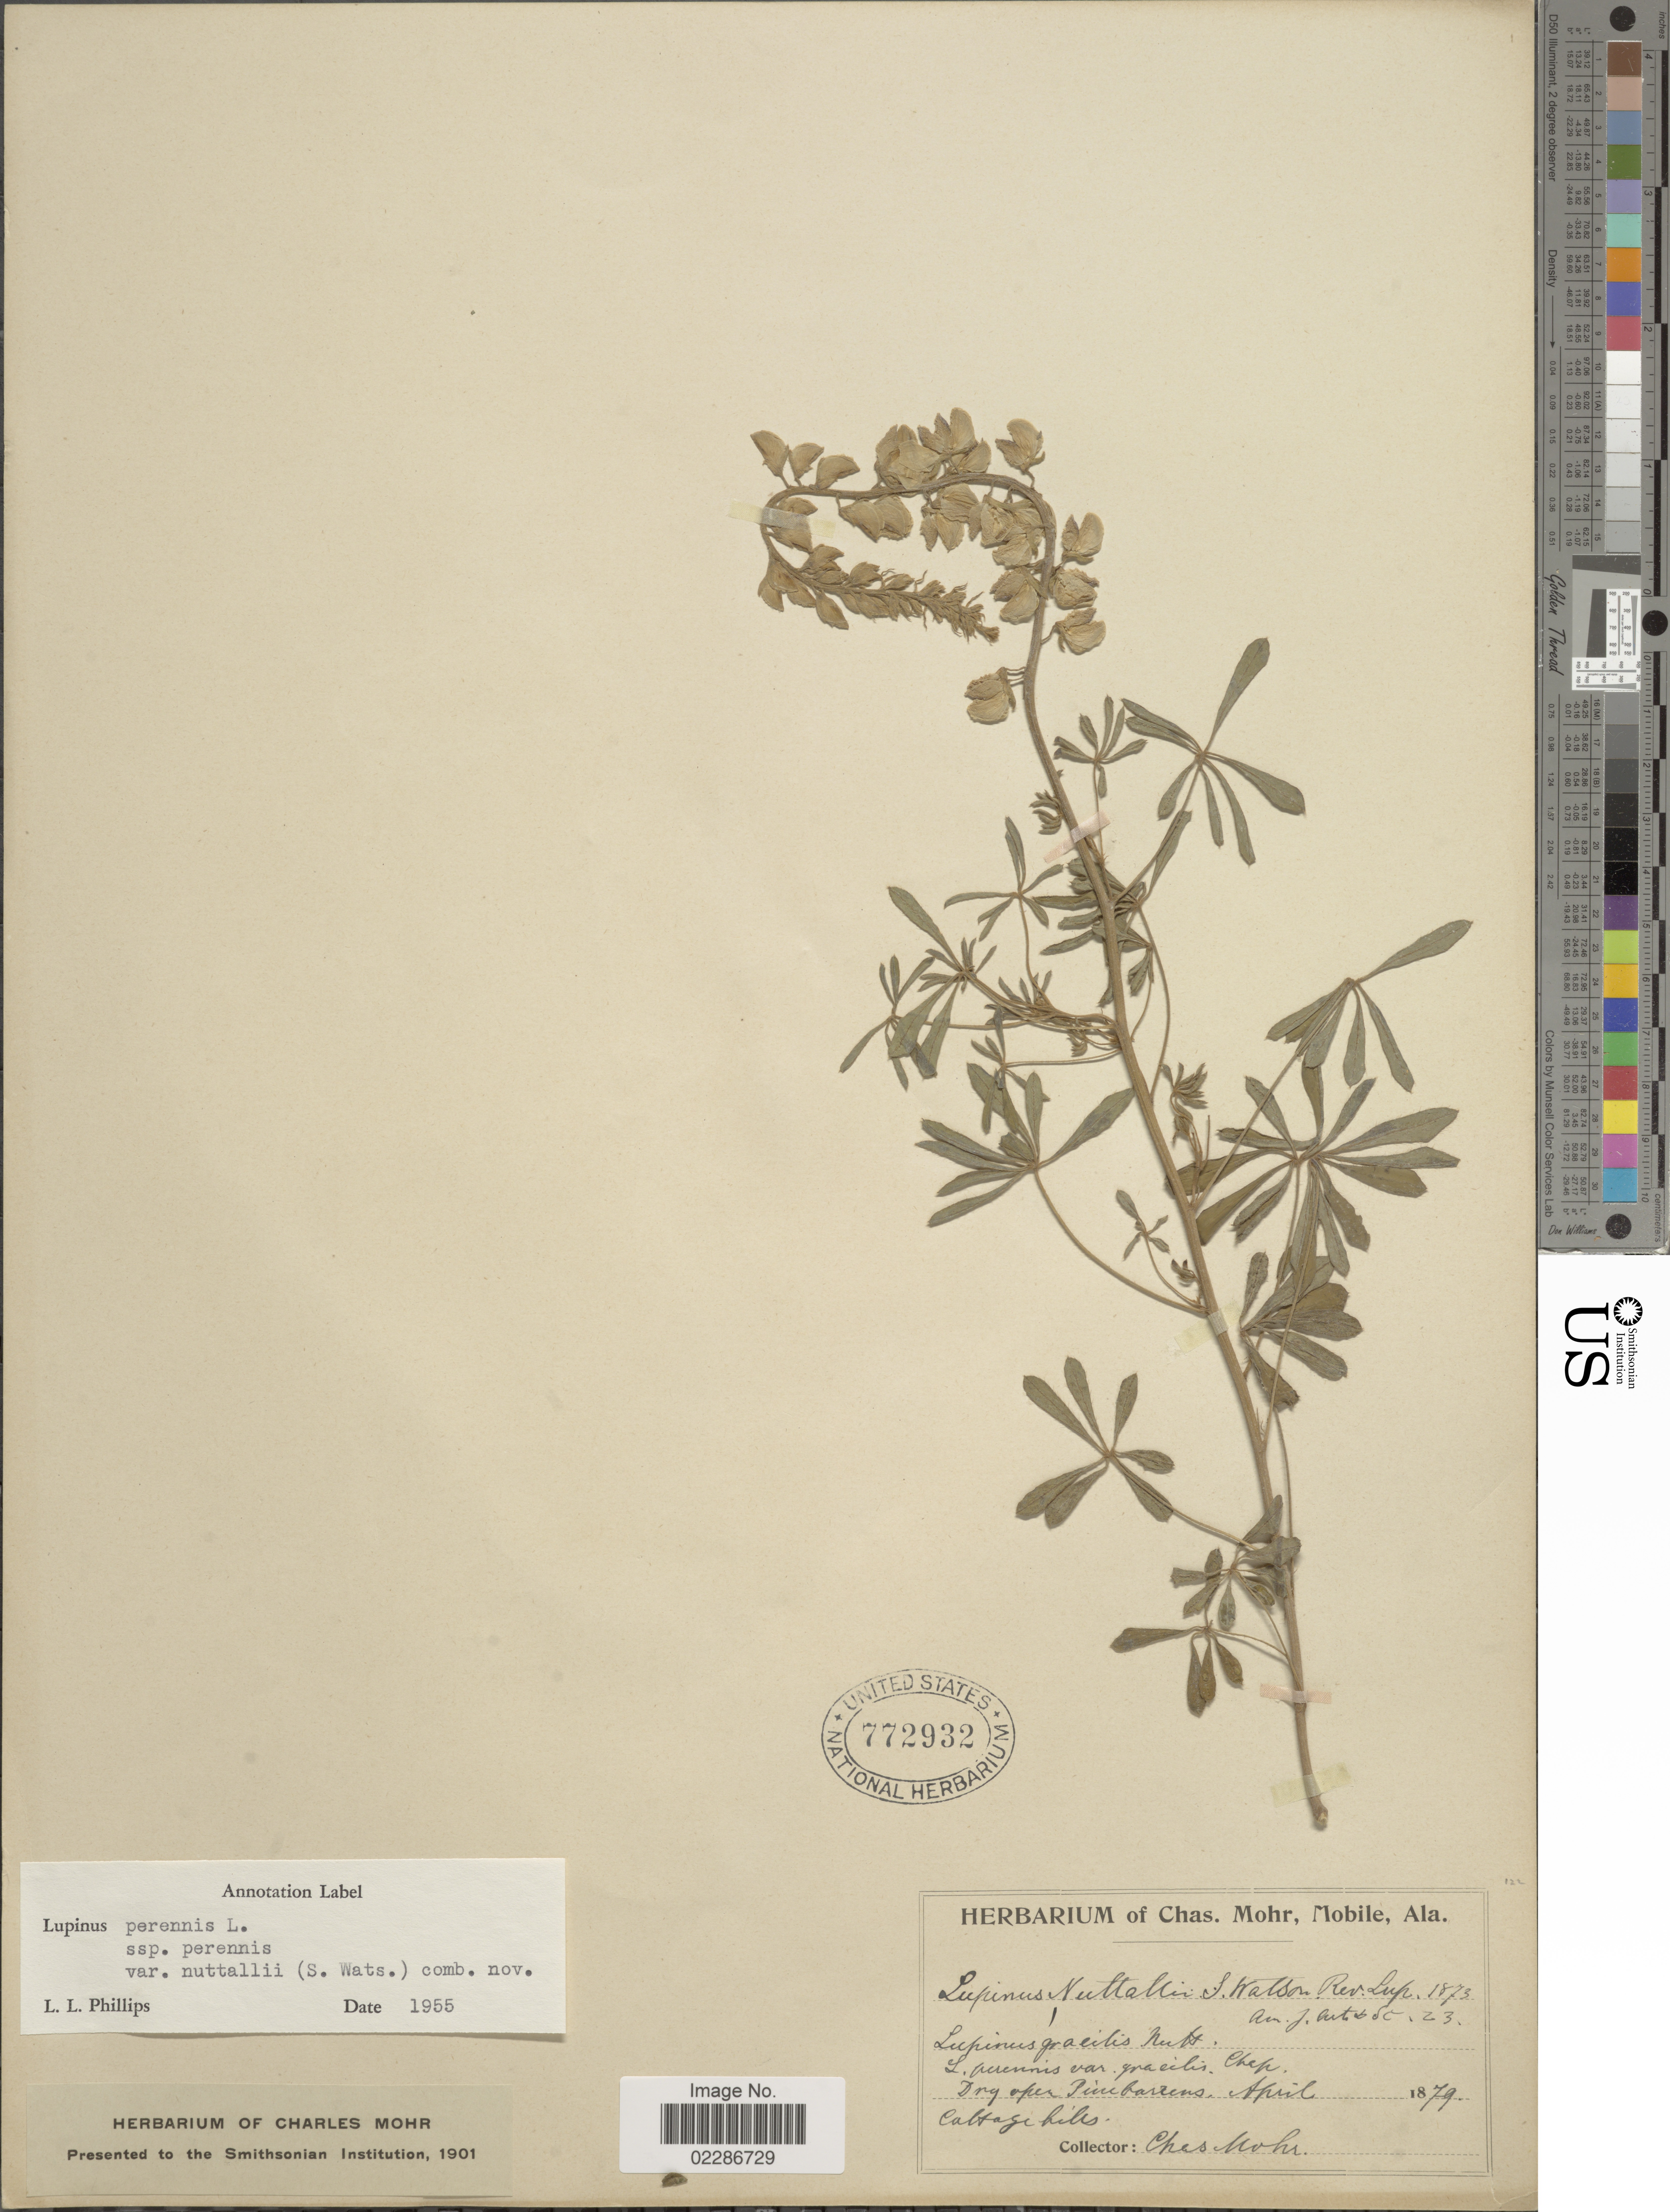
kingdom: Plantae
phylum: Tracheophyta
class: Magnoliopsida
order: Fabales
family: Fabaceae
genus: Lupinus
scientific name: Lupinus perennis subsp. gracilis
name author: (Chapm.) D.B. Dunn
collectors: Mohr, C. T. (herbarium)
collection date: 1879-04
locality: Dry open Pine barrens, Cottage hills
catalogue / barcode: US 772932